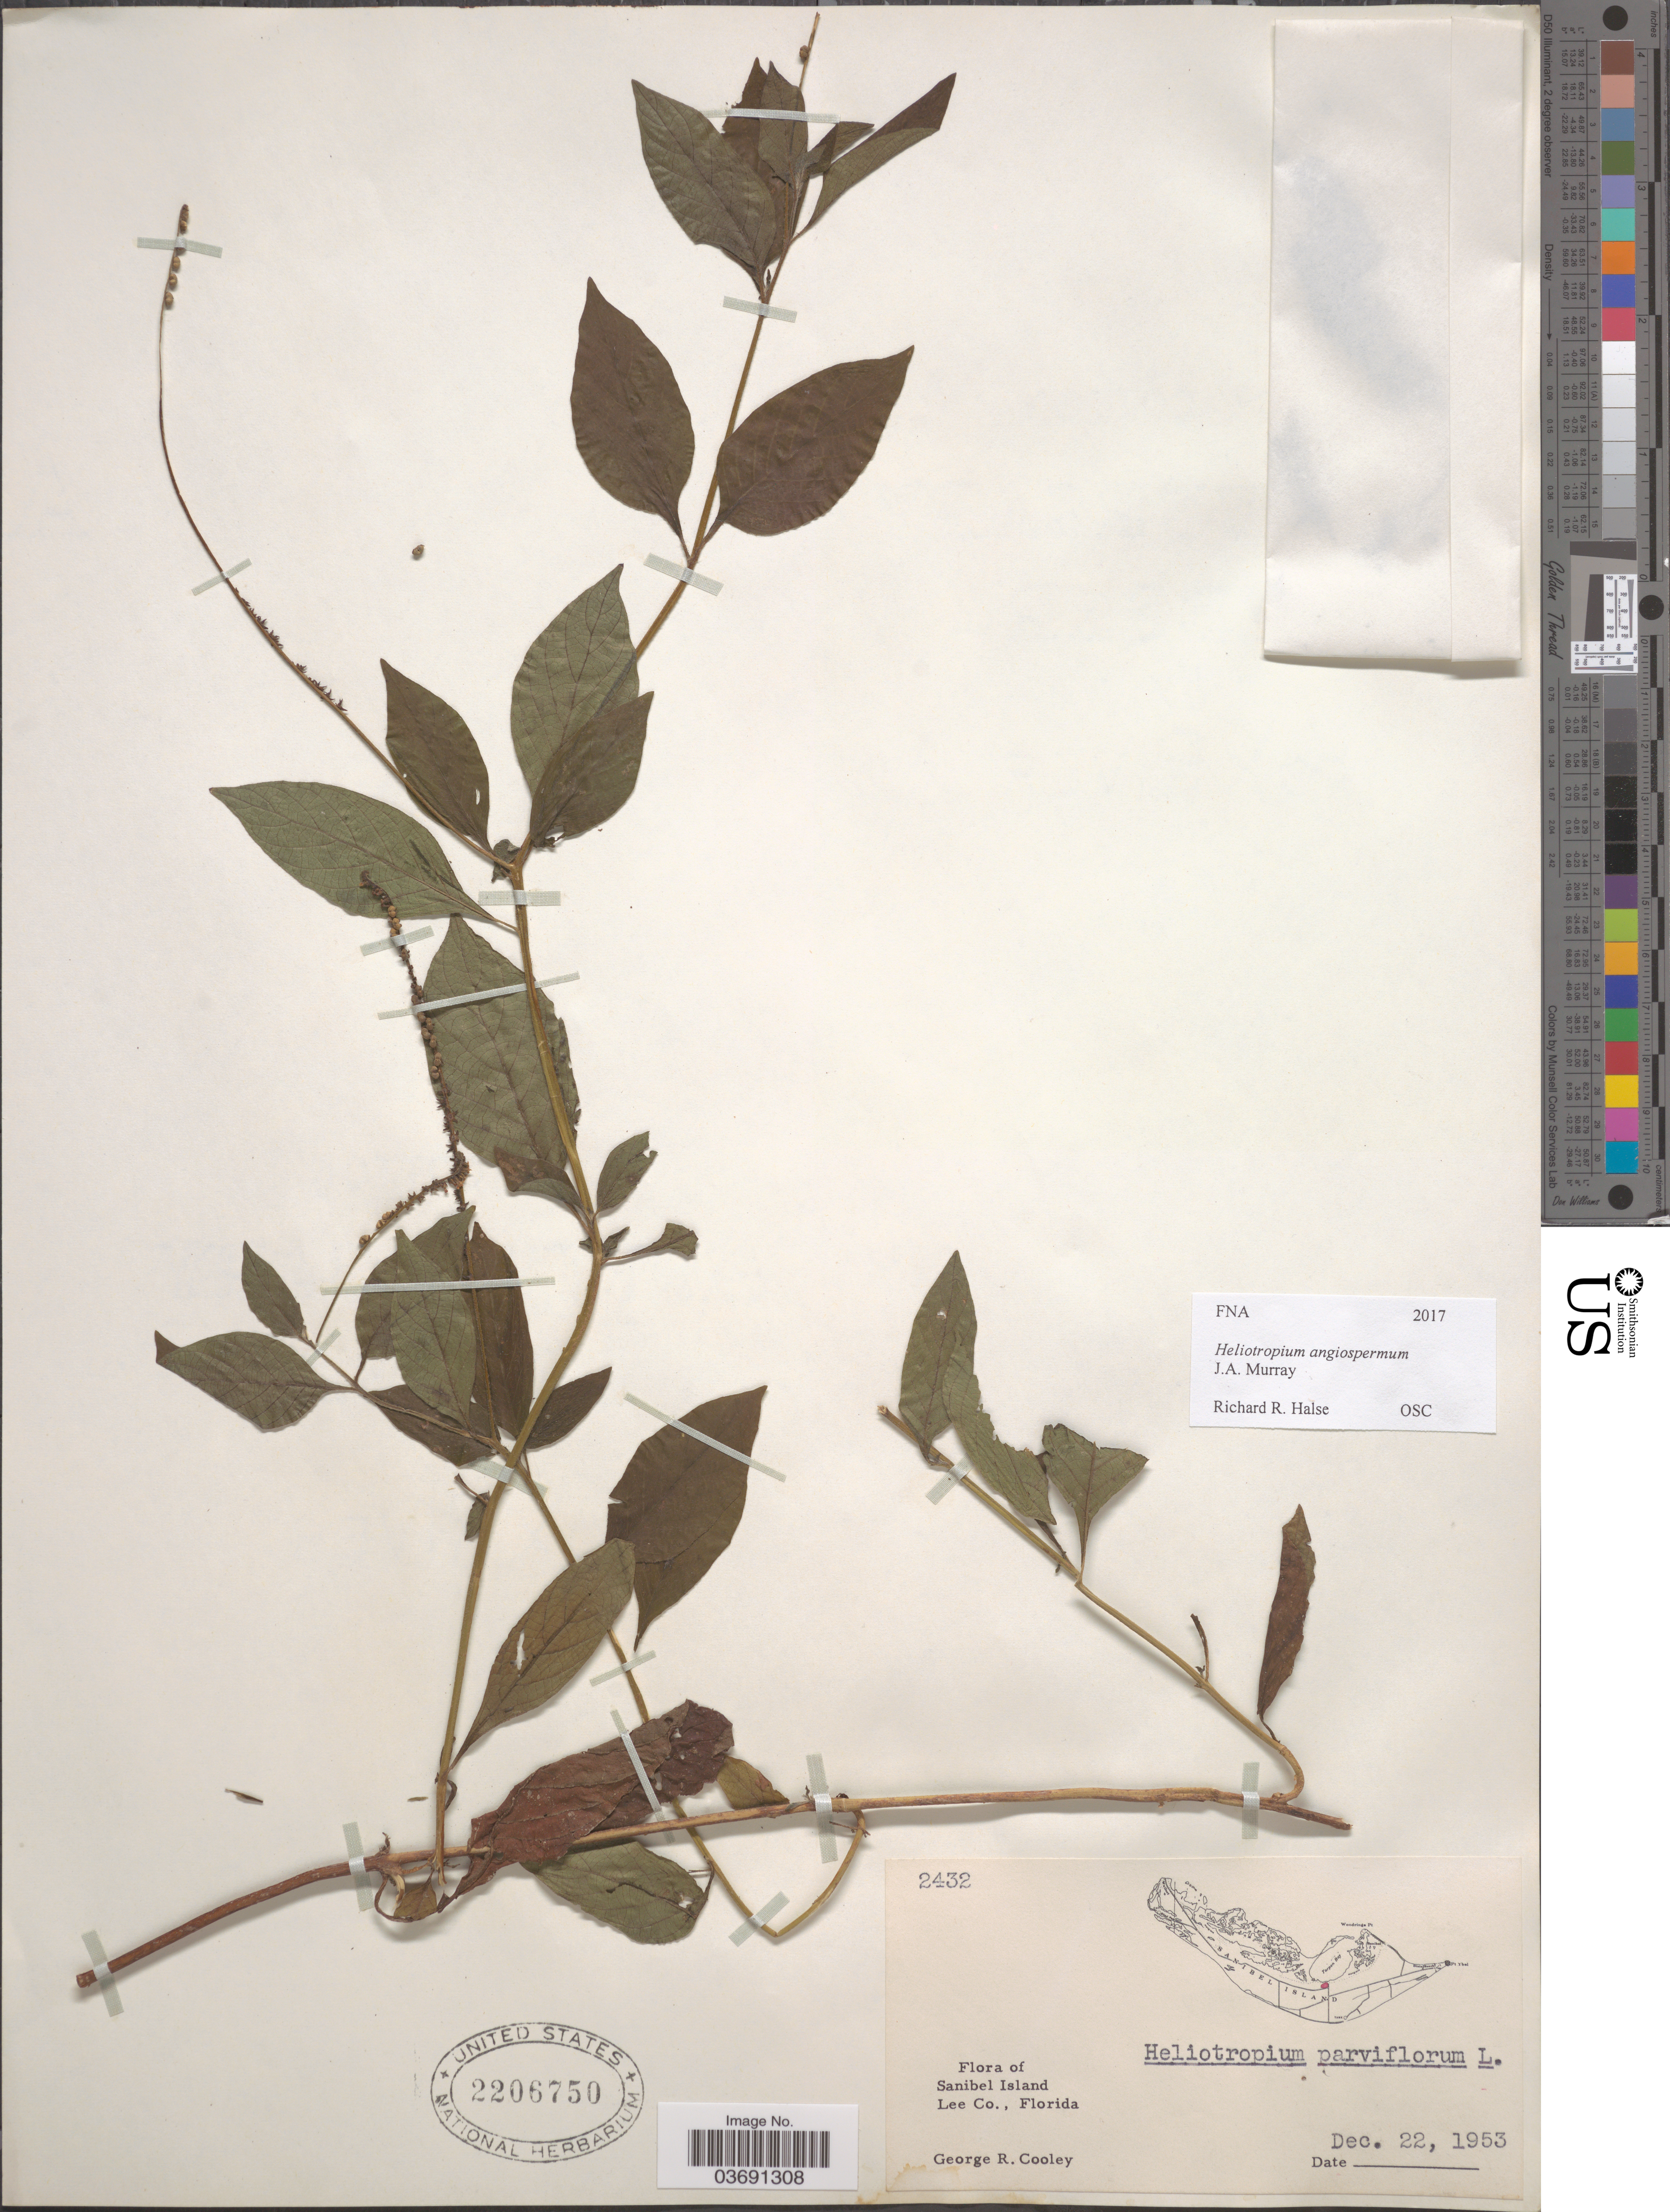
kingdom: Plantae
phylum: Tracheophyta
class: Magnoliopsida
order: Boraginales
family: Heliotropiaceae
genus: Heliotropium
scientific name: Heliotropium angiospermum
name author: Murray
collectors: G. R. Cooley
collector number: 2432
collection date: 1953-12-22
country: United States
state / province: Florida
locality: Sanibel Island. Lee Co.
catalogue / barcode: US 2206750